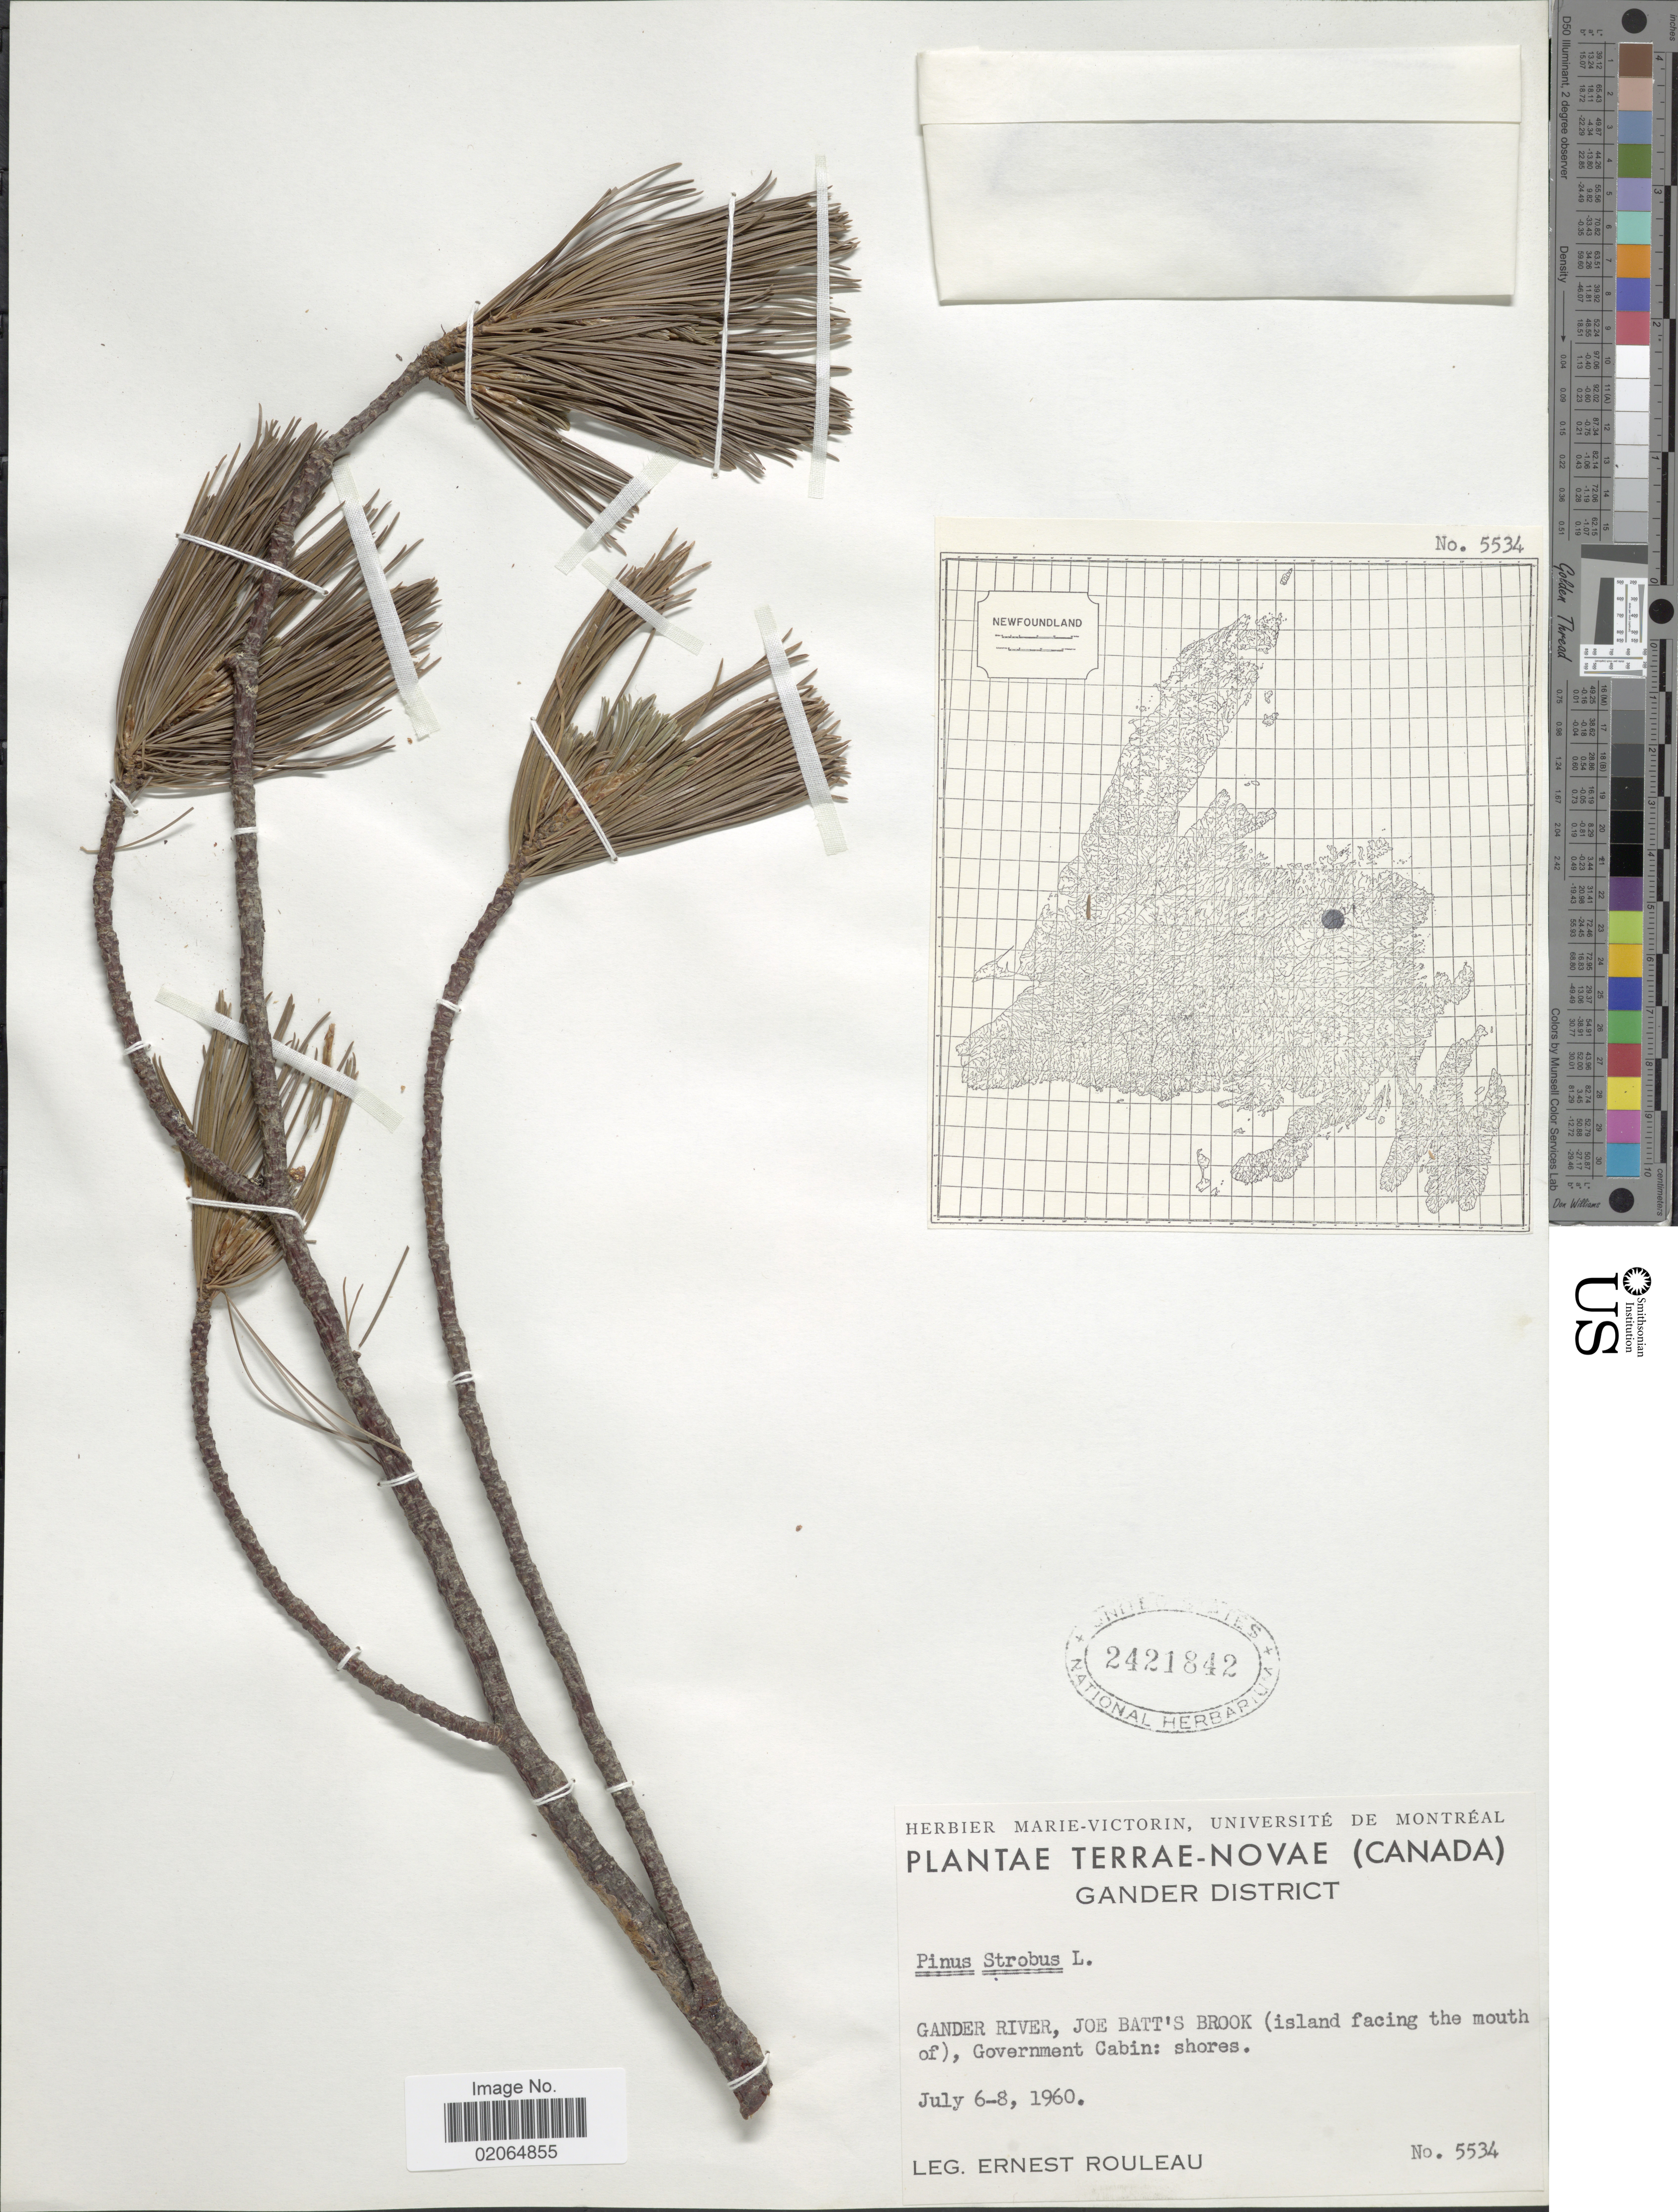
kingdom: Plantae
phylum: Tracheophyta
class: Pinopsida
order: Pinales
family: Pinaceae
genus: Pinus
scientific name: Pinus strobus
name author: L.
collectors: E. Rouleau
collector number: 5534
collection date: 1960-07-06/1960-07-08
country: Canada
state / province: Newfoundland and Labrador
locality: Terrae-Novae, Gander District, Gander River, Joe Batt's Brook (island facing the mouth of), Government Cabin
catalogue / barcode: US 2421842